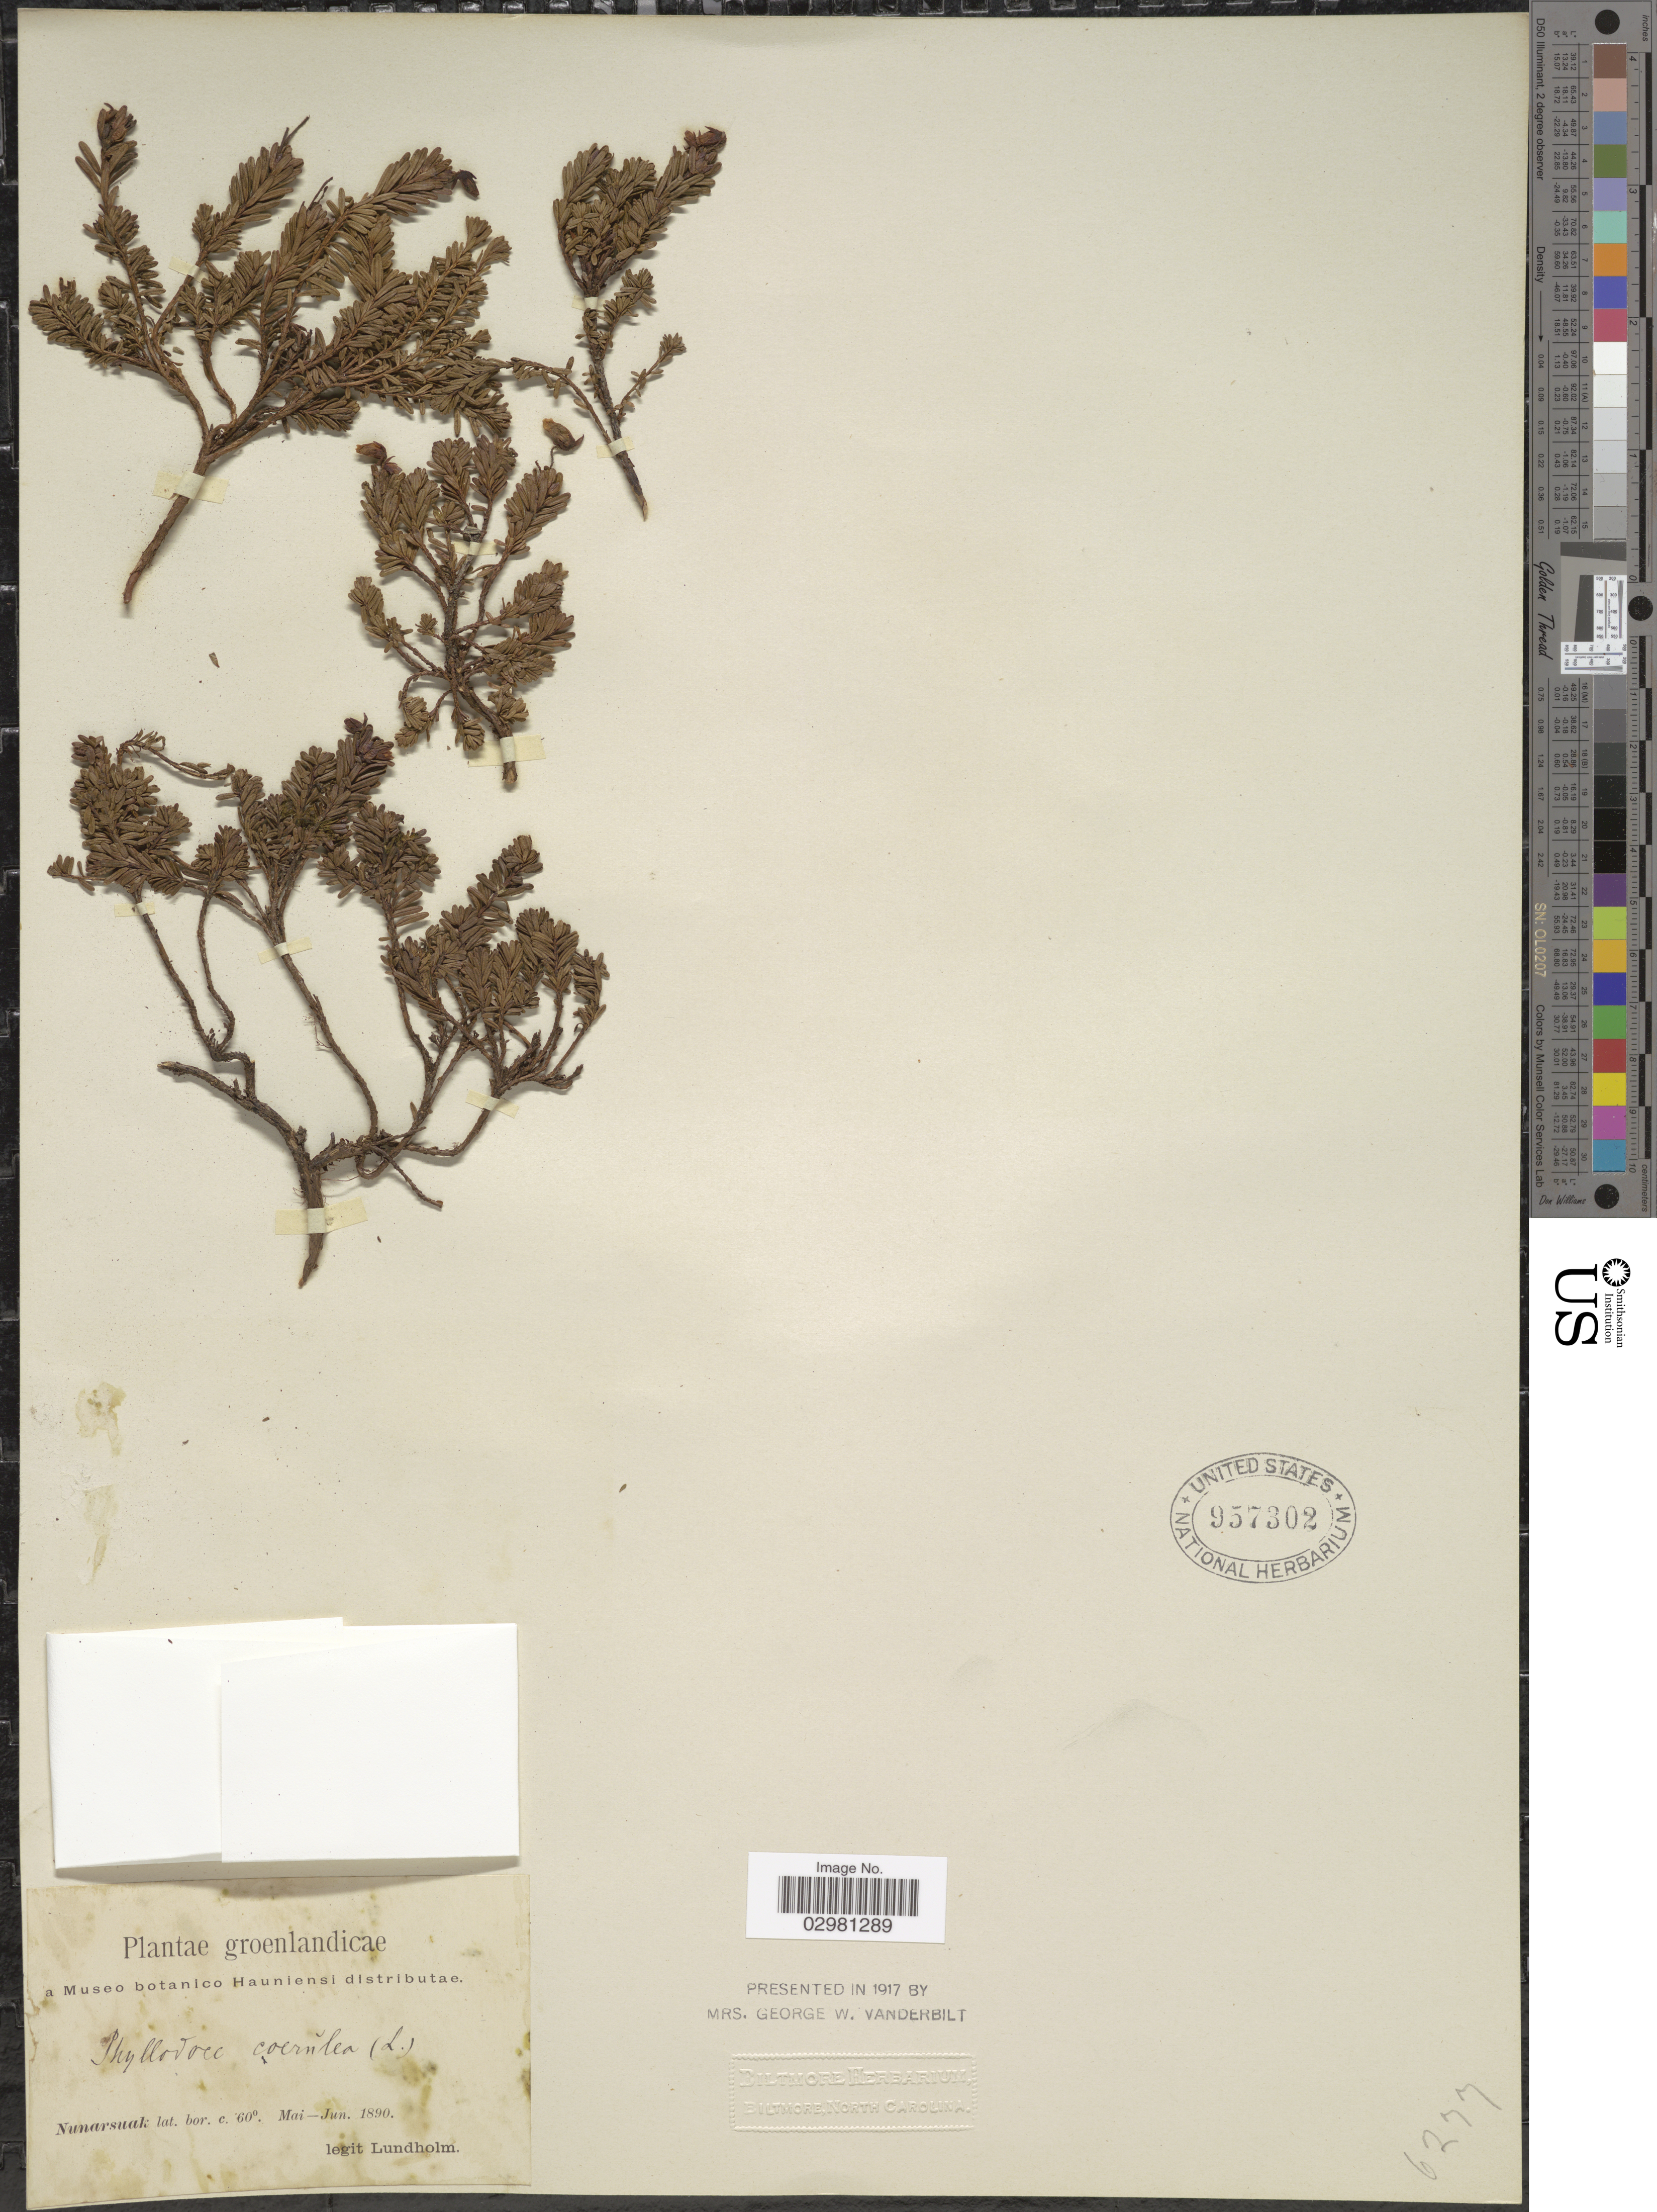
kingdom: Plantae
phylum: Tracheophyta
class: Magnoliopsida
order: Ericales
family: Ericaceae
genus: Phyllodoce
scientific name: Phyllodoce caerulea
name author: (L.) Bab.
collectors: Lundholm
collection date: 1890-05/1890-06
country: Greenland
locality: Groenlandicae, Nunarsuak.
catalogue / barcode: US 957302